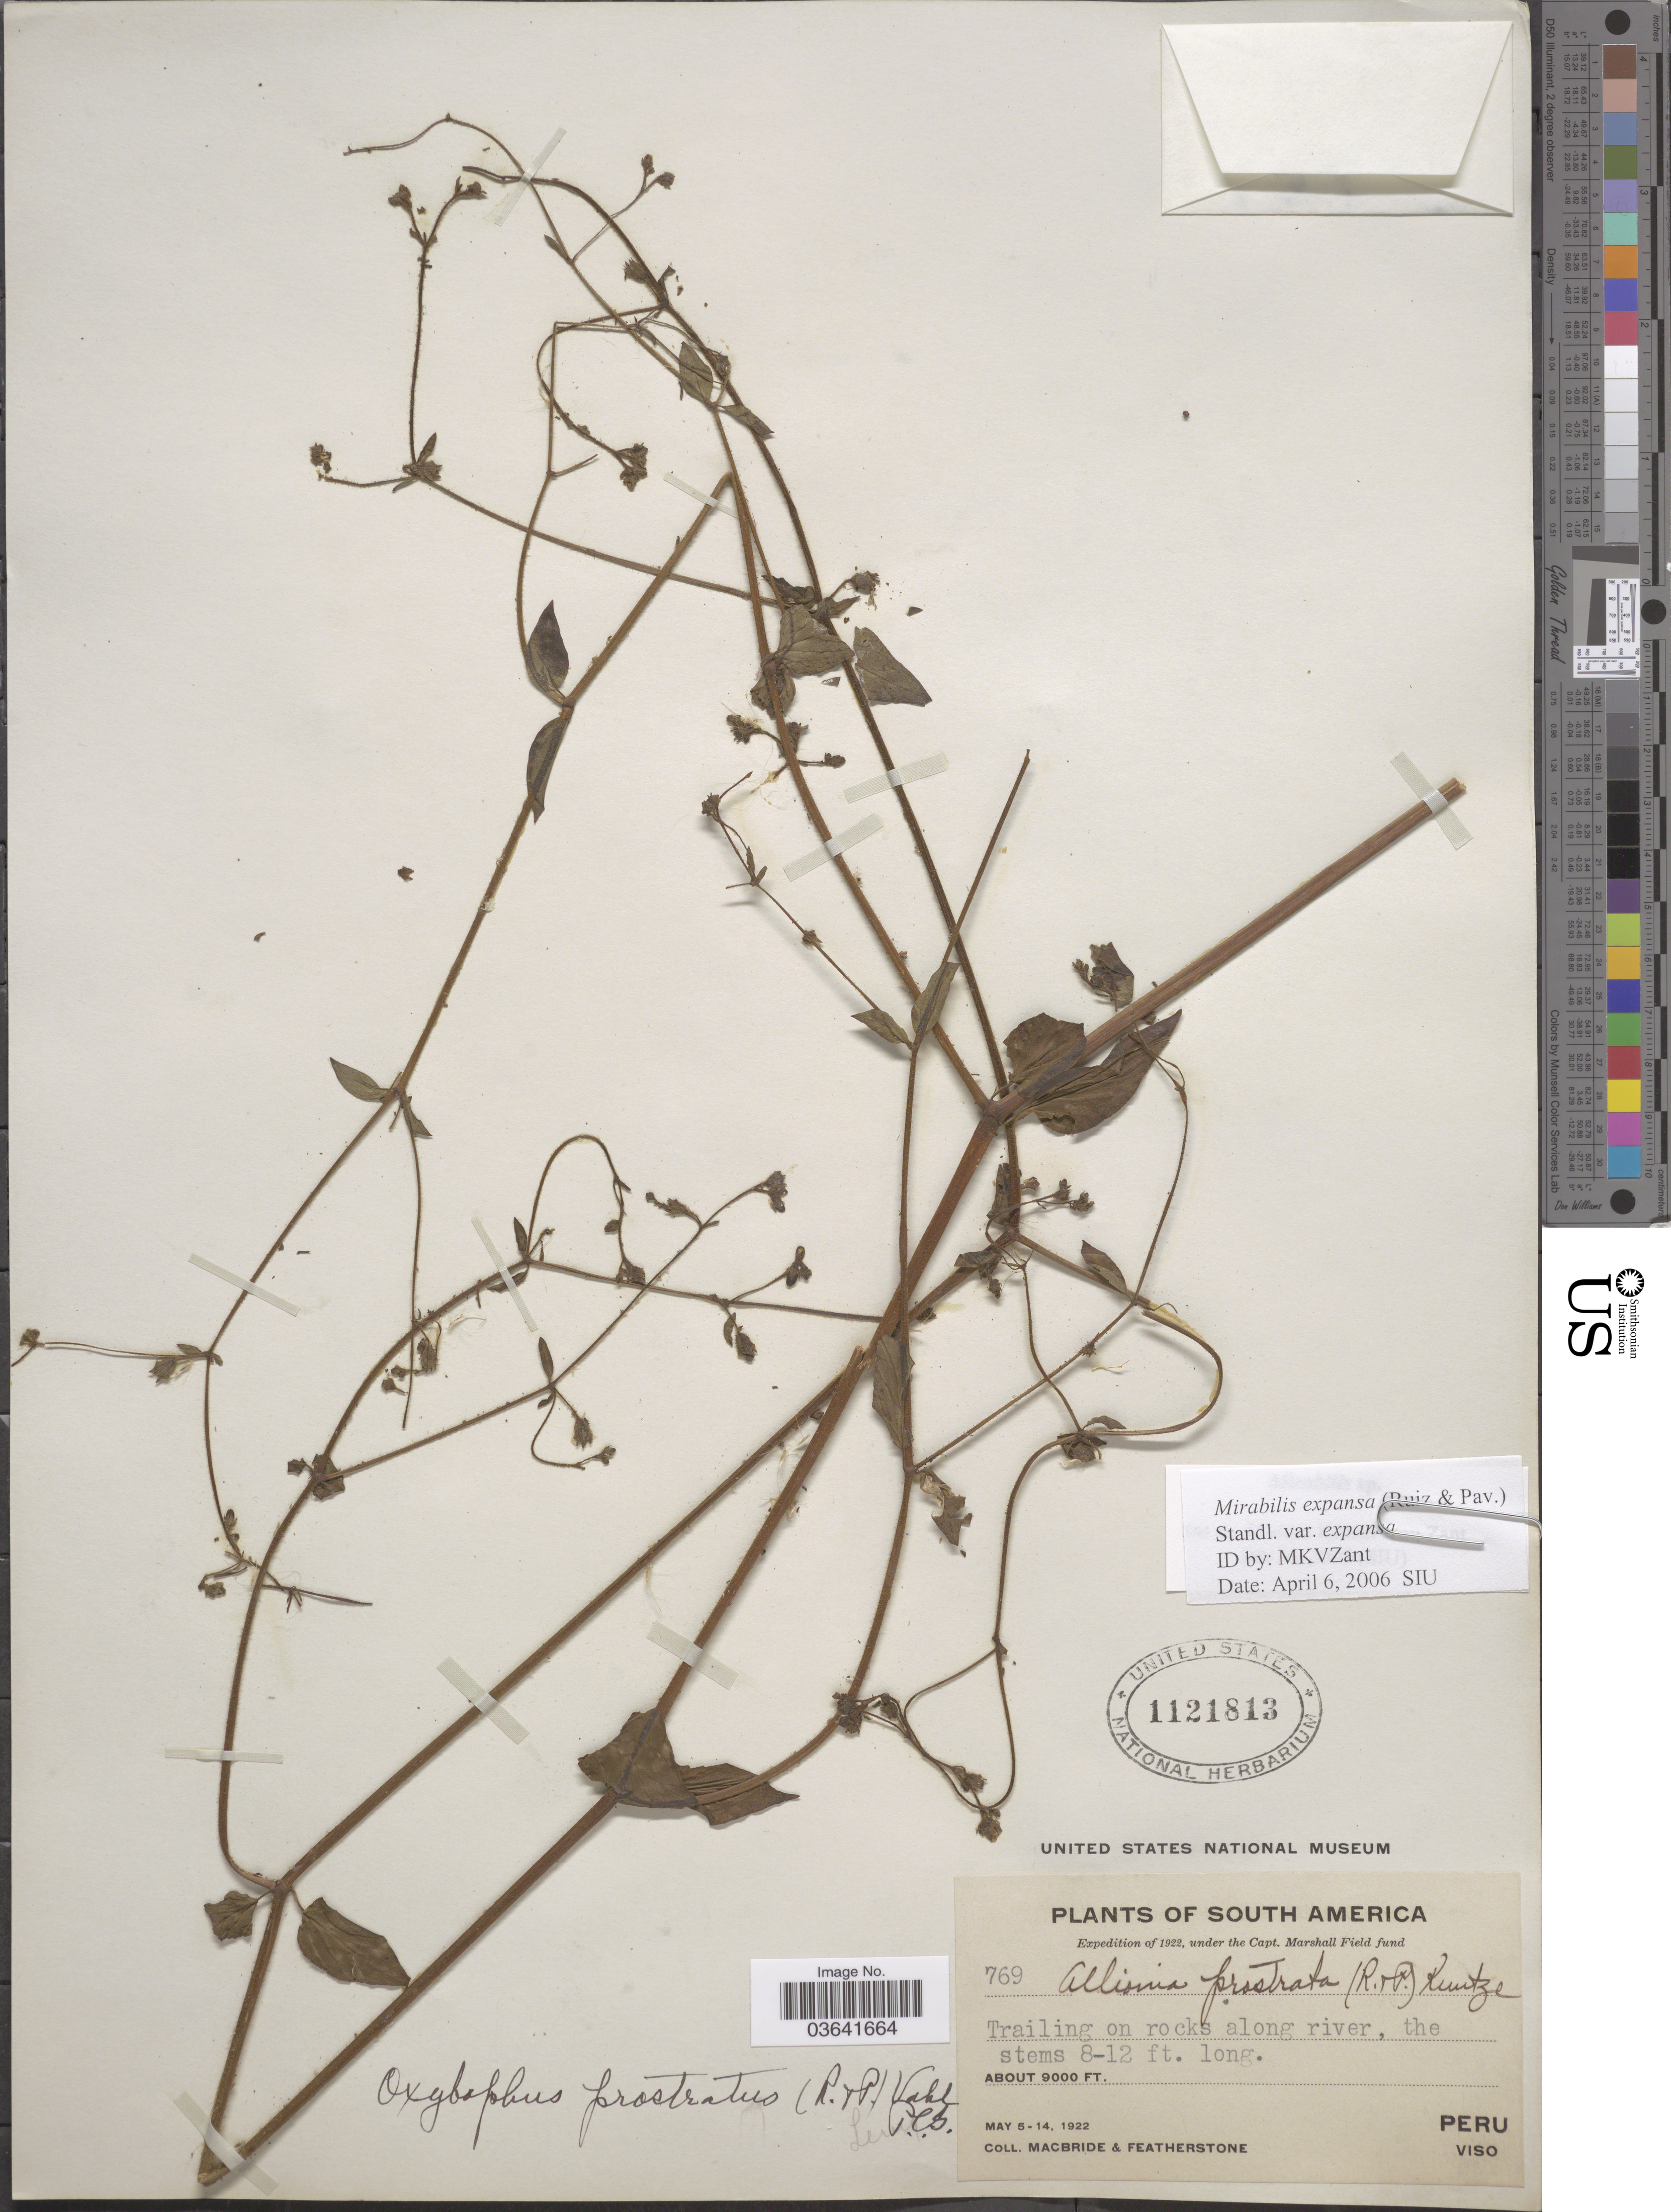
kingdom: Plantae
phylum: Tracheophyta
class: Magnoliopsida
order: Caryophyllales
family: Nyctaginaceae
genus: Mirabilis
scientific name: Mirabilis expansa var. expansa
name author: (Ruiz & Pav.) Standl.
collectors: Macbride, -- & -. Featherstone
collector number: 769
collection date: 1922-05-05/1922-05-14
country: Peru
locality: Trailing on rocks along river, Viso.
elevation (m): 2743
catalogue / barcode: US 1121813